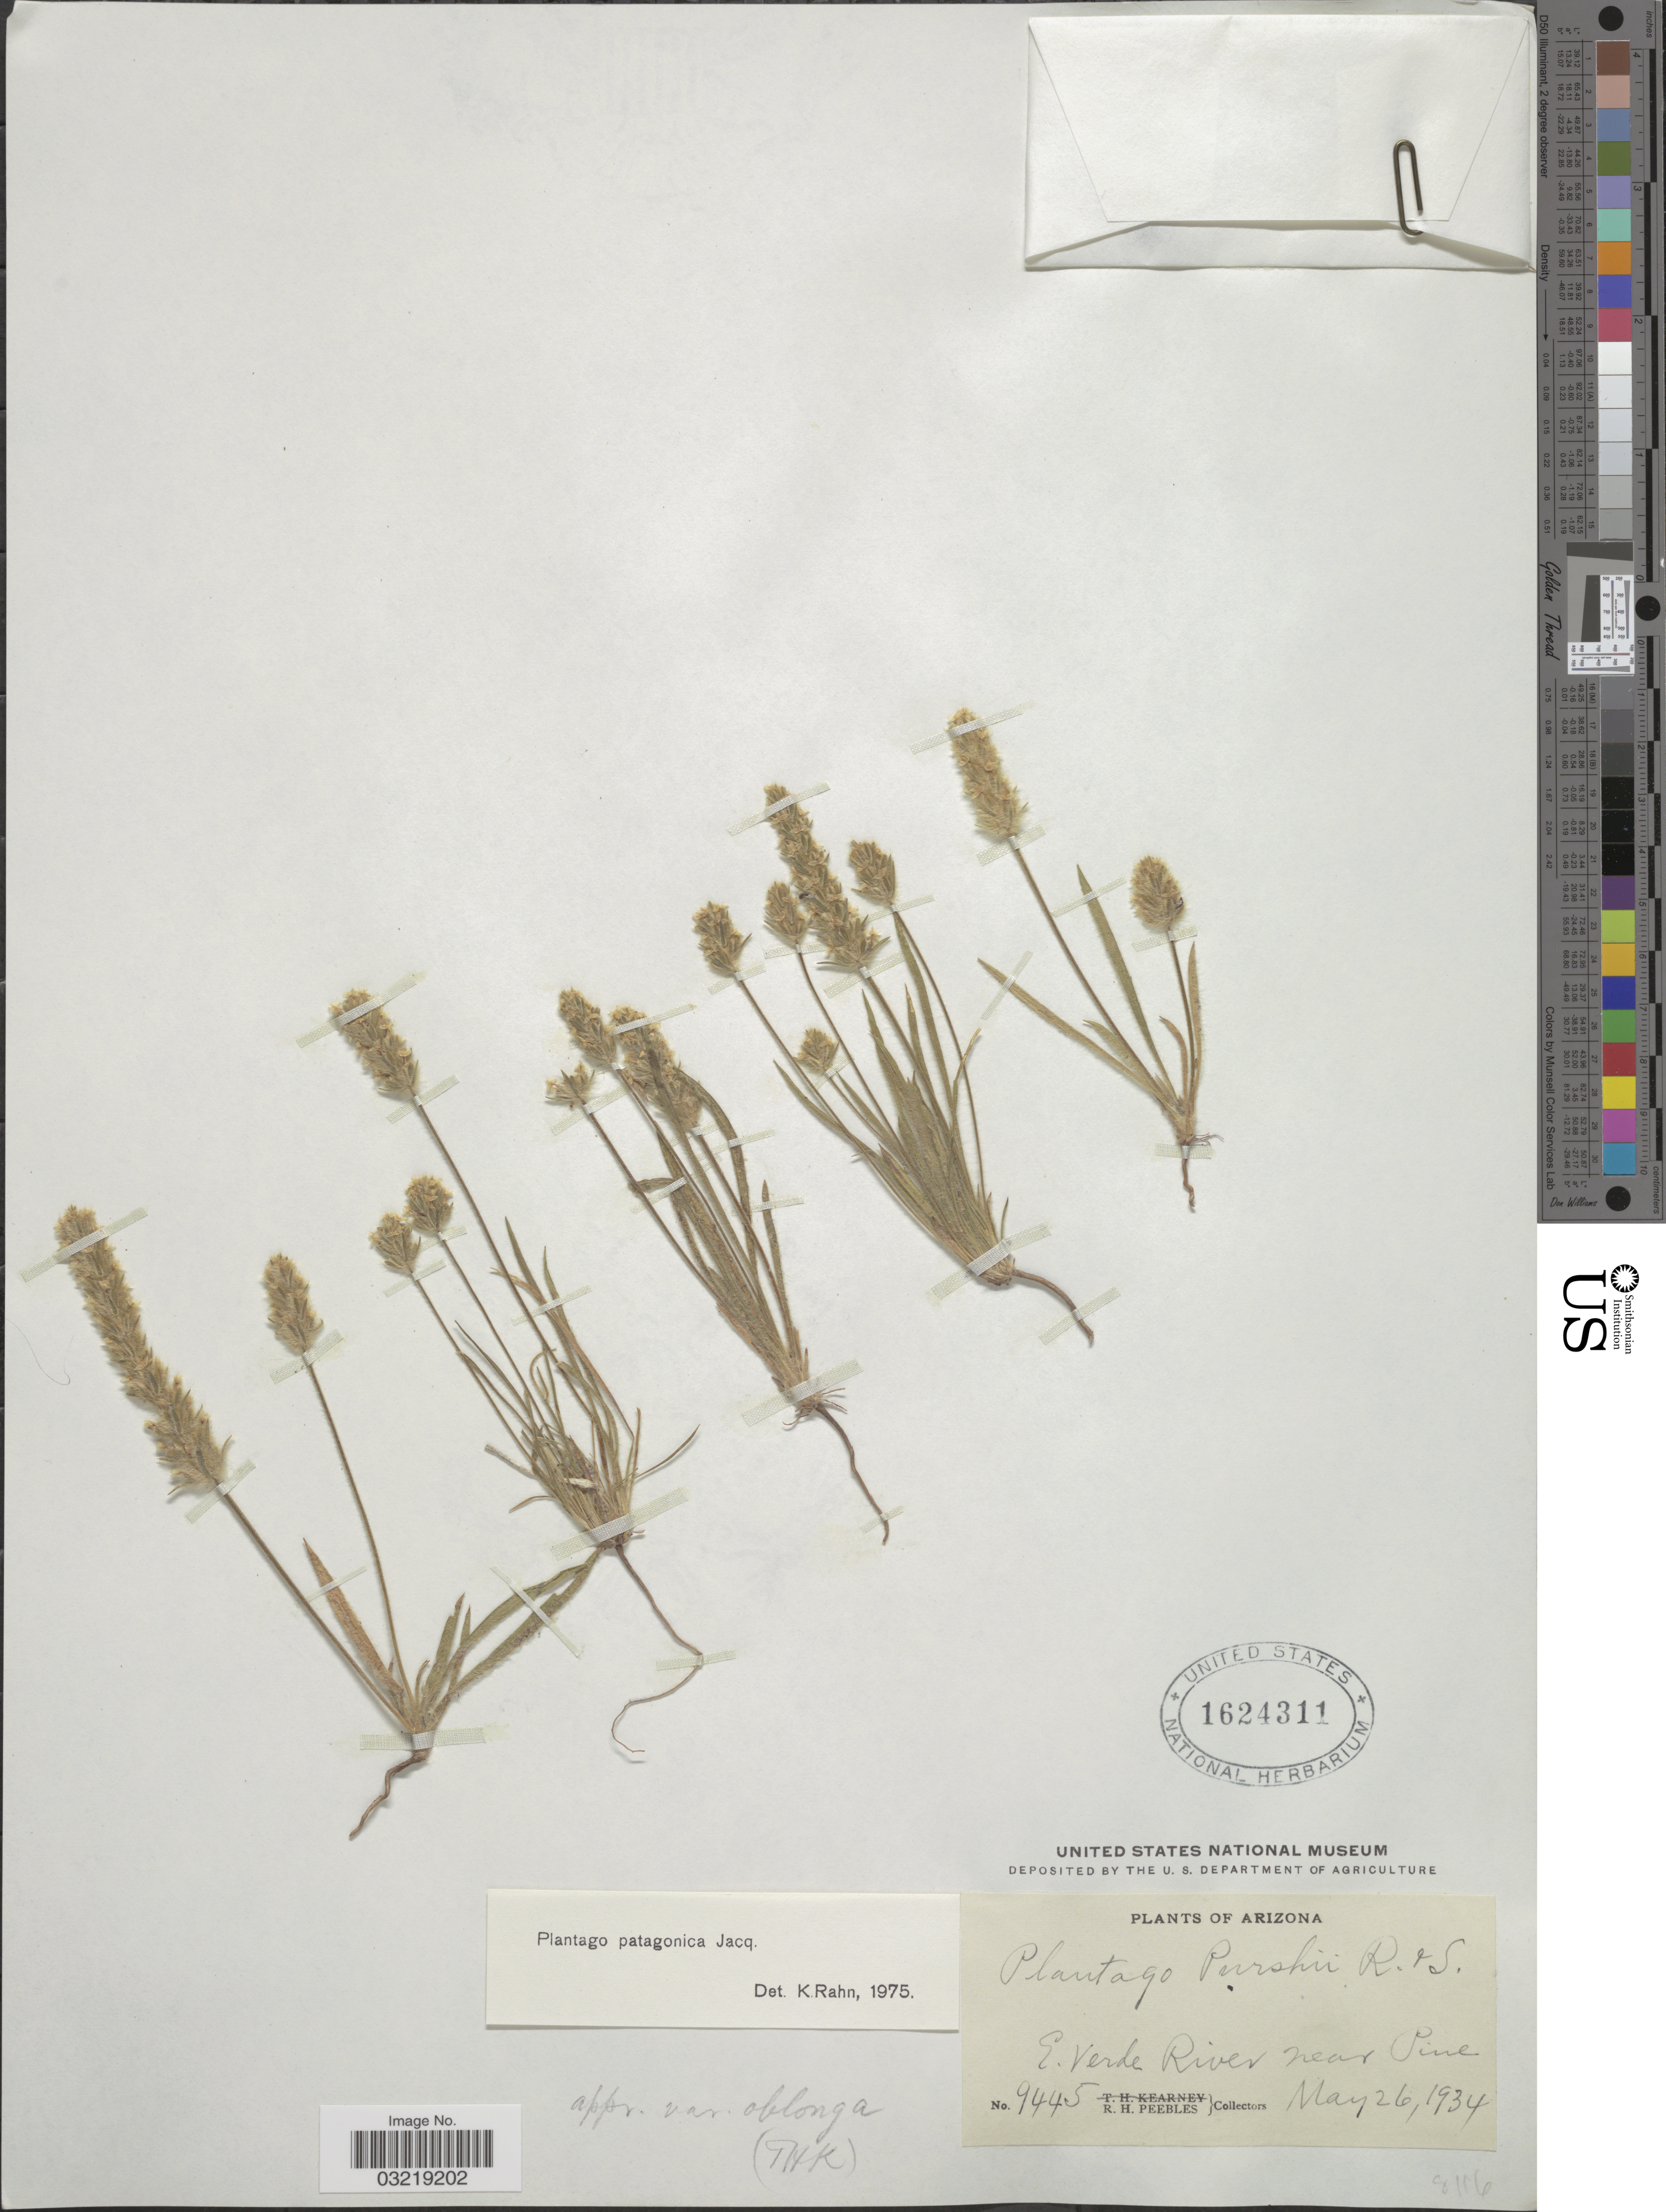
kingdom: Plantae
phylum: Tracheophyta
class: Magnoliopsida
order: Lamiales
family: Plantaginaceae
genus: Plantago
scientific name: Plantago patagonica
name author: Jacq.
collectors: R. H. Peebles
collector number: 9445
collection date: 1934-05-26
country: United States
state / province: Arizona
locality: E. Verde River near Pine.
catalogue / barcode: US 1624311